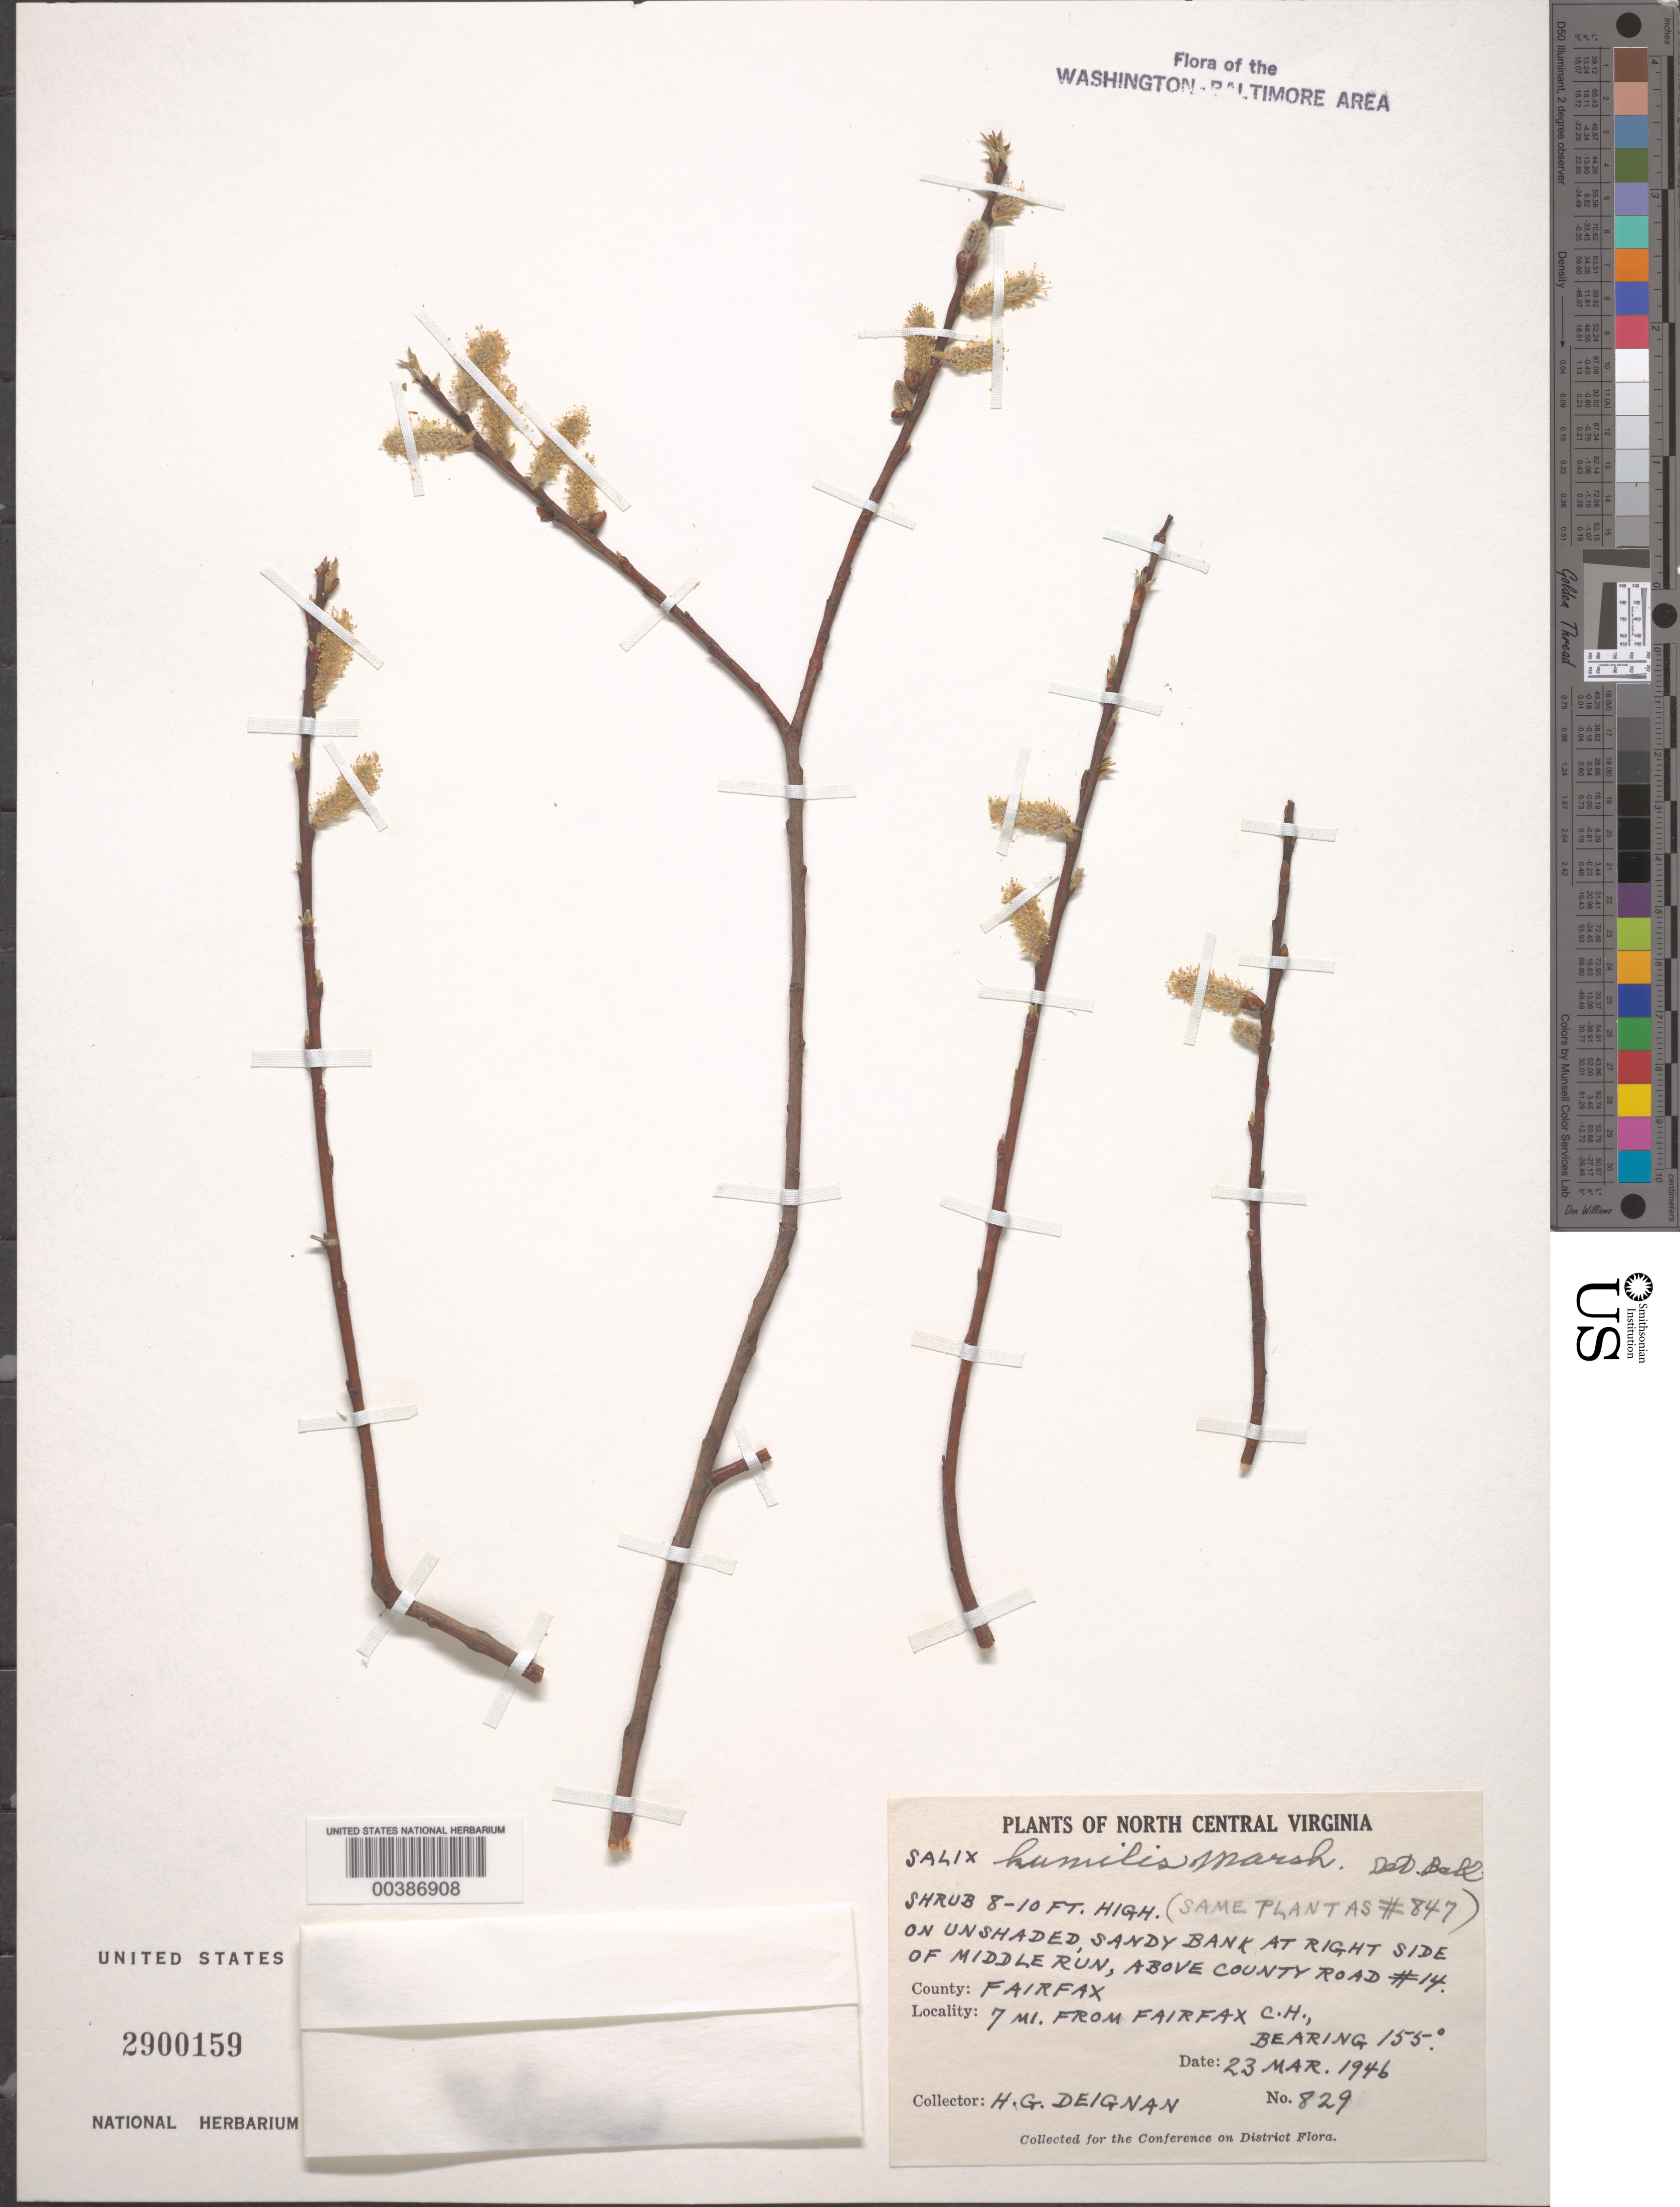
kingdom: Plantae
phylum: Tracheophyta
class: Magnoliopsida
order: Malpighiales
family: Salicaceae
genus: Salix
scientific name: Salix humilis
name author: Marshall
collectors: H. Deignan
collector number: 829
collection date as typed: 23 Mar 1946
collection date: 1946-03-23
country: United States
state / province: Virginia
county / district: Fairfax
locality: Middle Run, above County Road # 14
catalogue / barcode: US 2900159